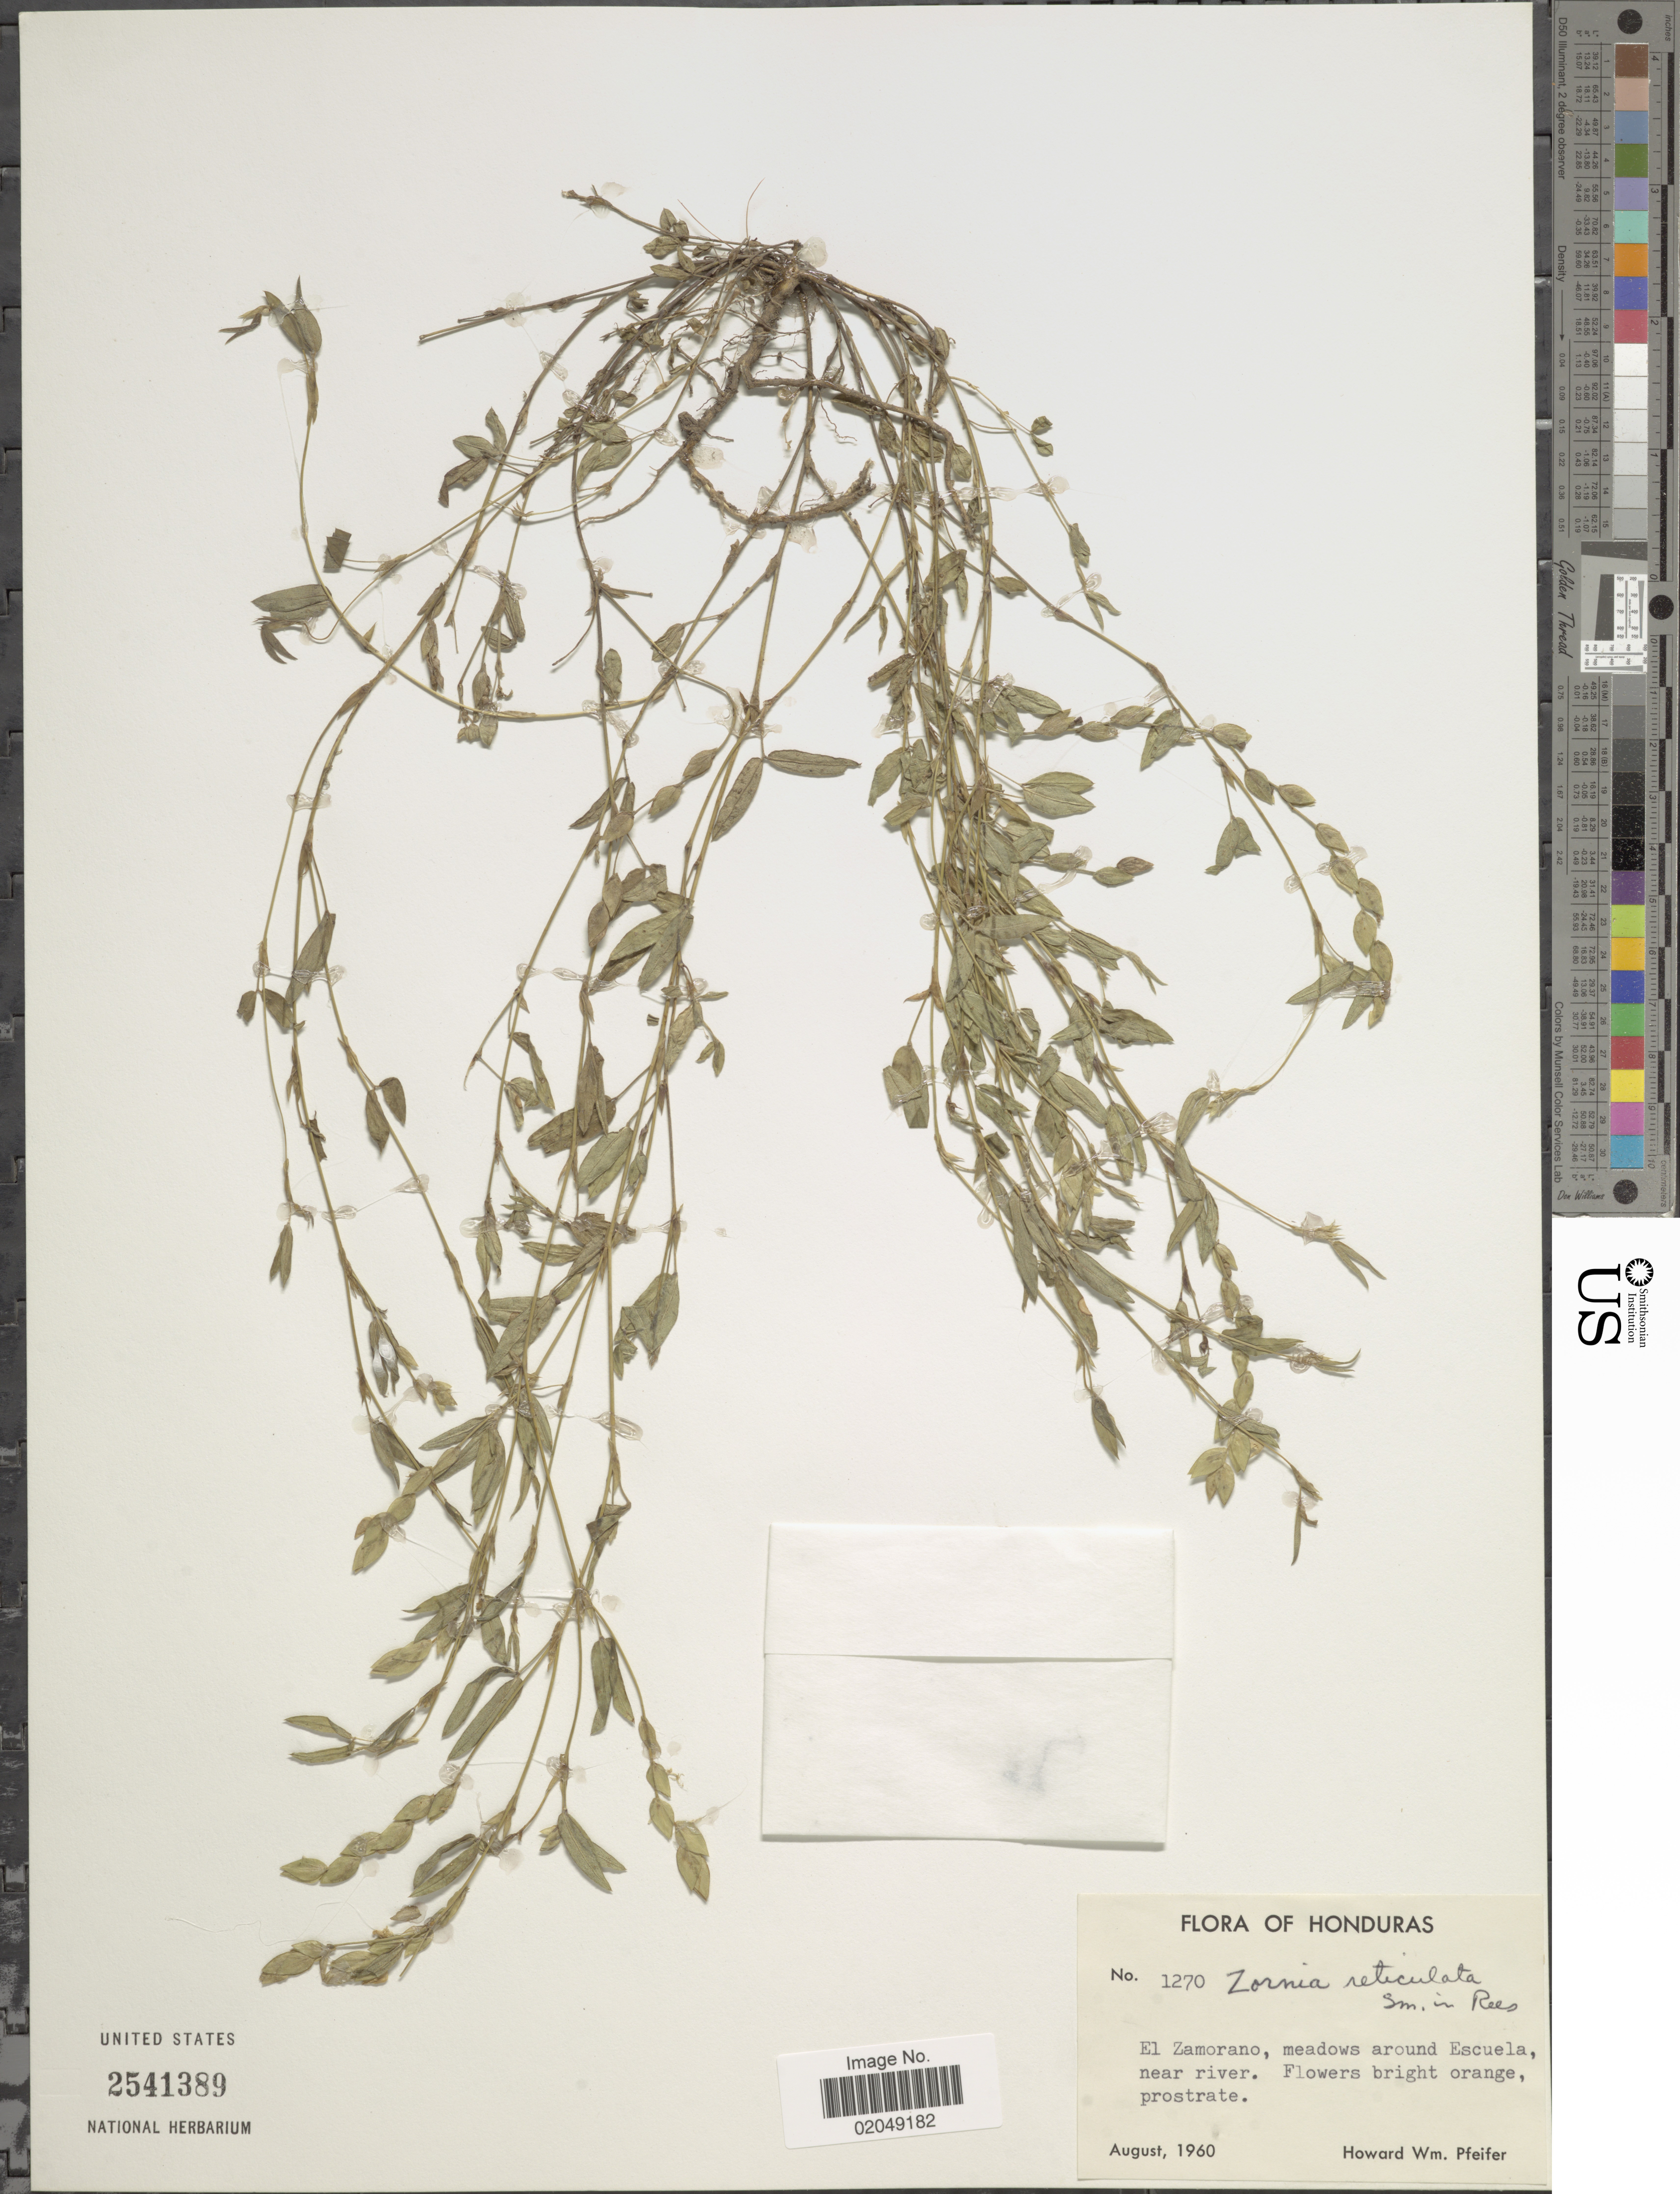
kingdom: Plantae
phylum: Tracheophyta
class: Magnoliopsida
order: Fabales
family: Fabaceae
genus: Zornia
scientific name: Zornia reticulata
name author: Sm.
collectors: H. W. Pfeifer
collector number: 1270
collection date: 1960-08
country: Honduras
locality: El Zamorano, meadows around Escuela, near river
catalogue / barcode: US 2541389